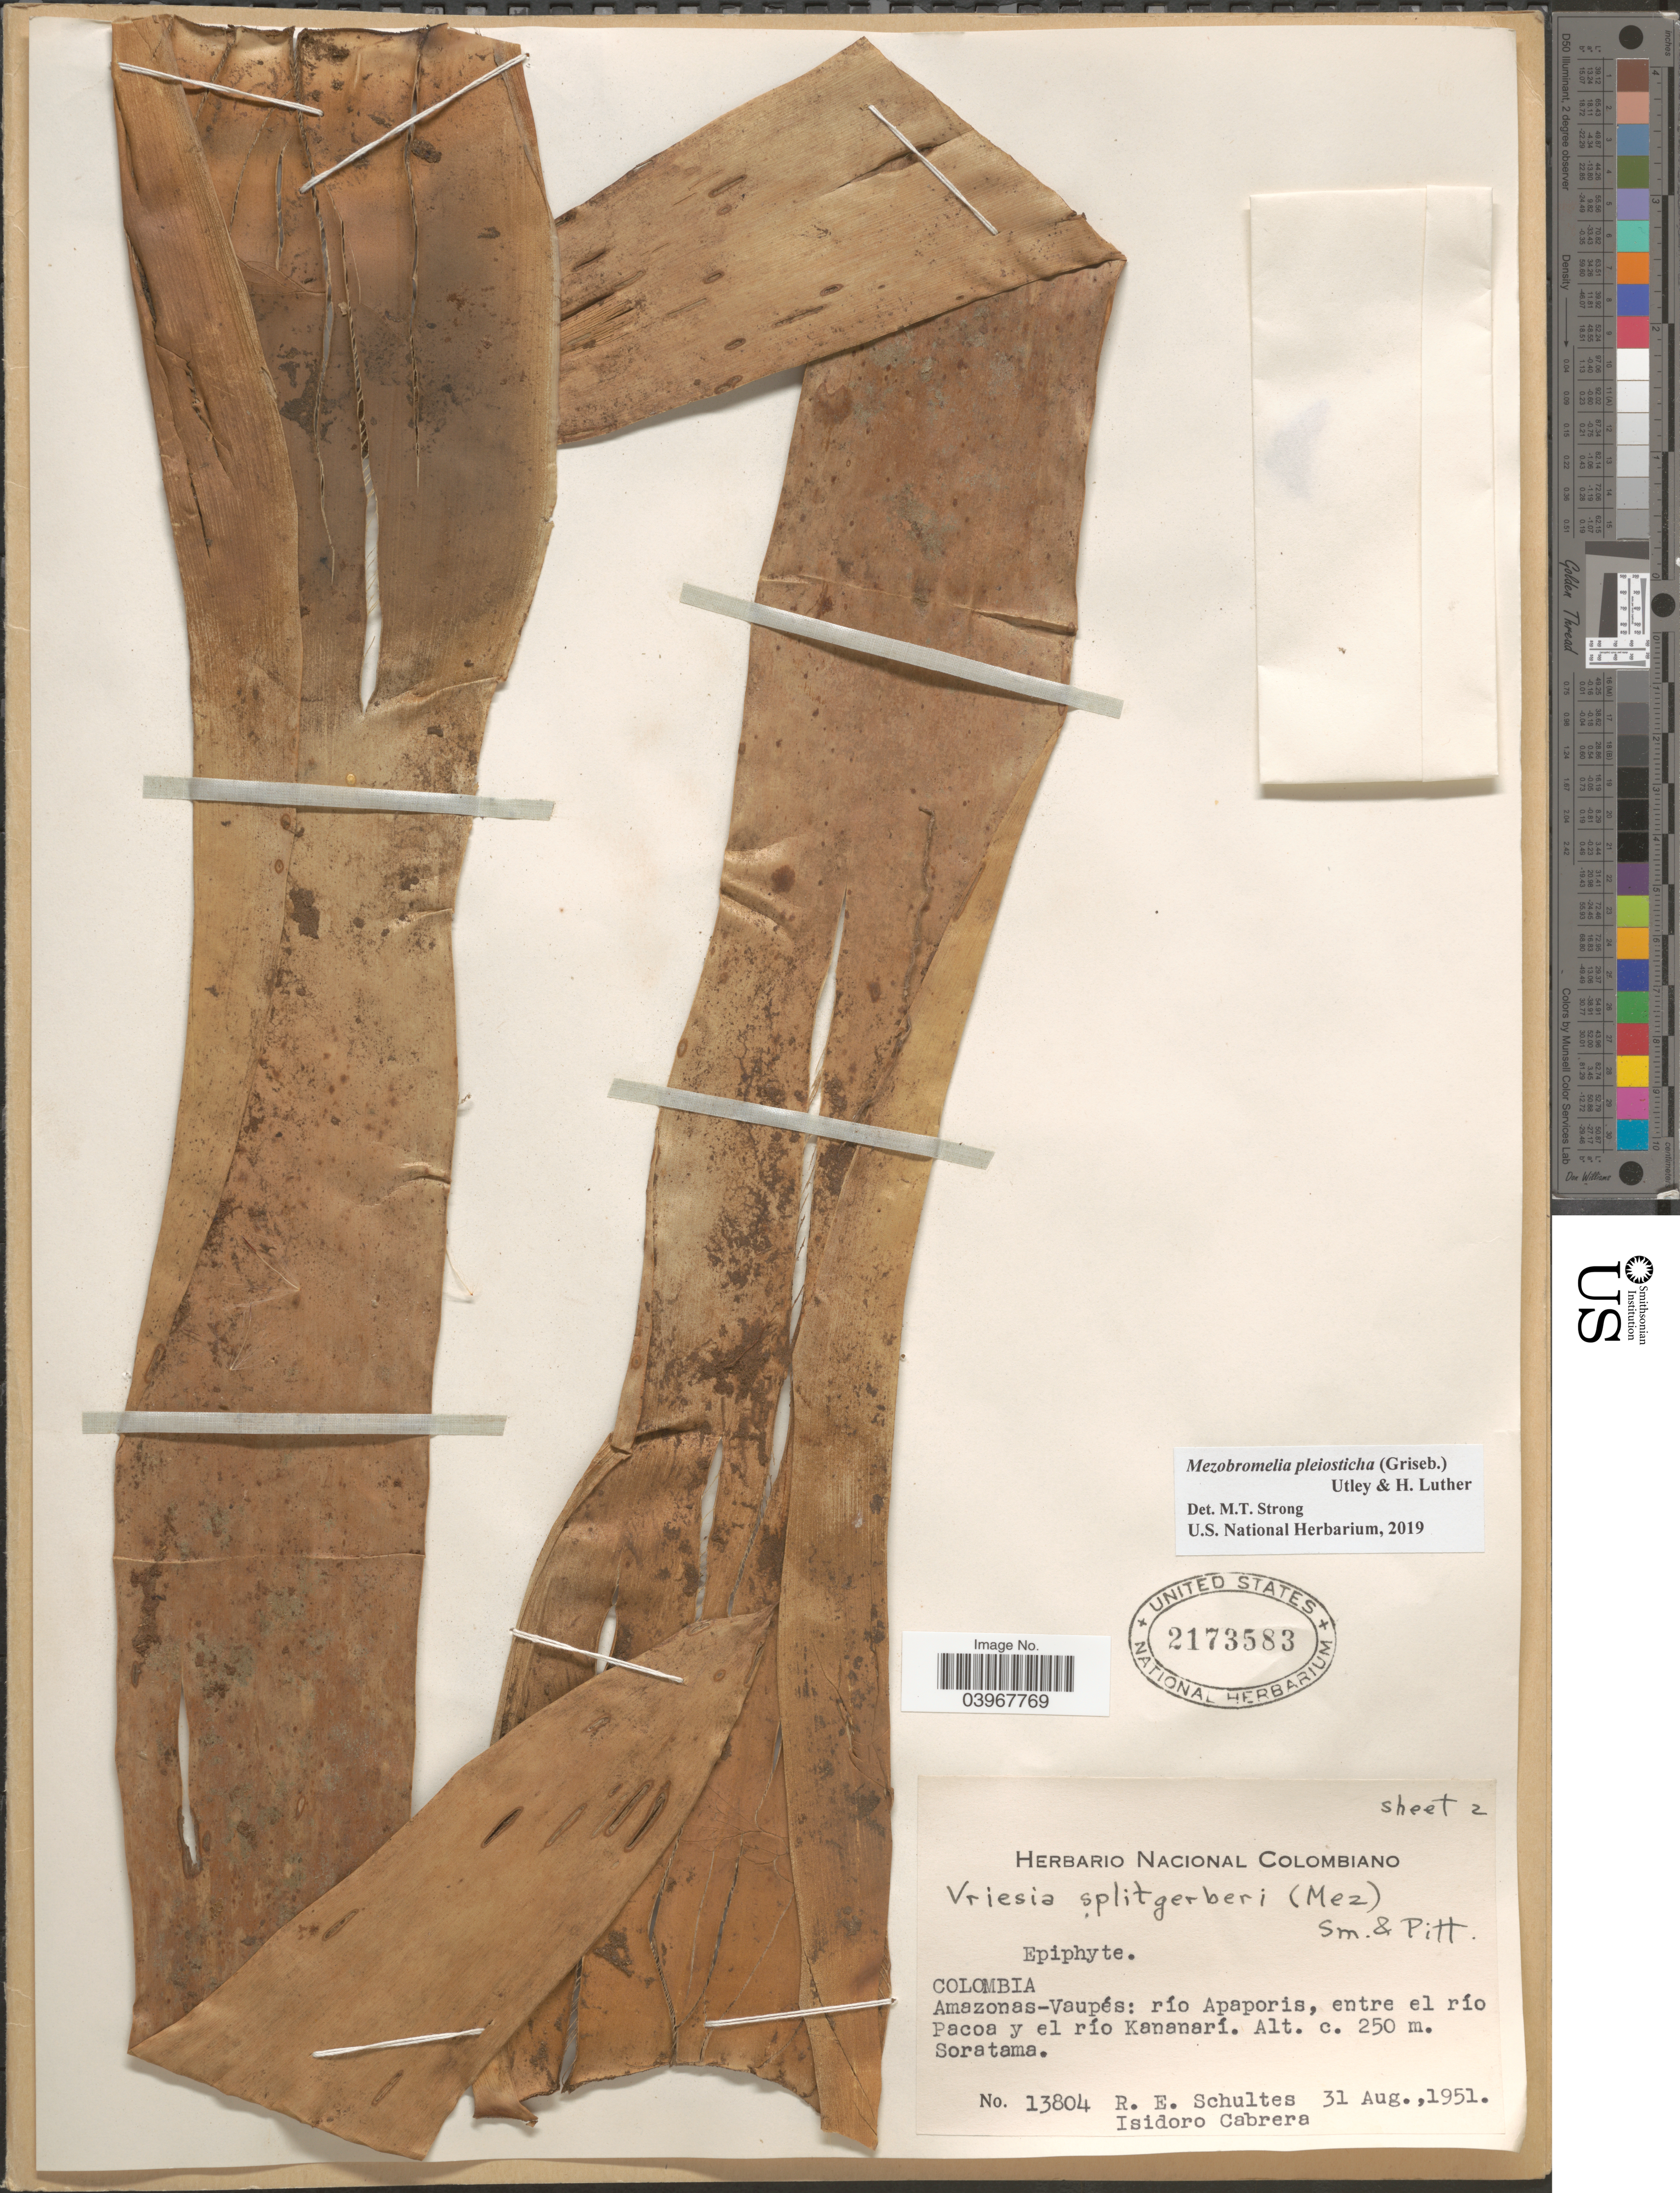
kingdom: Plantae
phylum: Tracheophyta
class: Liliopsida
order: Poales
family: Bromeliaceae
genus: Mezobromelia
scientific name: Mezobromelia pleiosticha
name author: (Griseb.) Utley & H. Luther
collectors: R. E. Schultes & I. Cabrera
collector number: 13804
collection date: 1951-08-31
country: Colombia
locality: Amazonas-Vaupés: río Apaporis, entre el río Pacoa y el río Kananarí. Soratama.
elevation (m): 250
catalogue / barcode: US 2173583